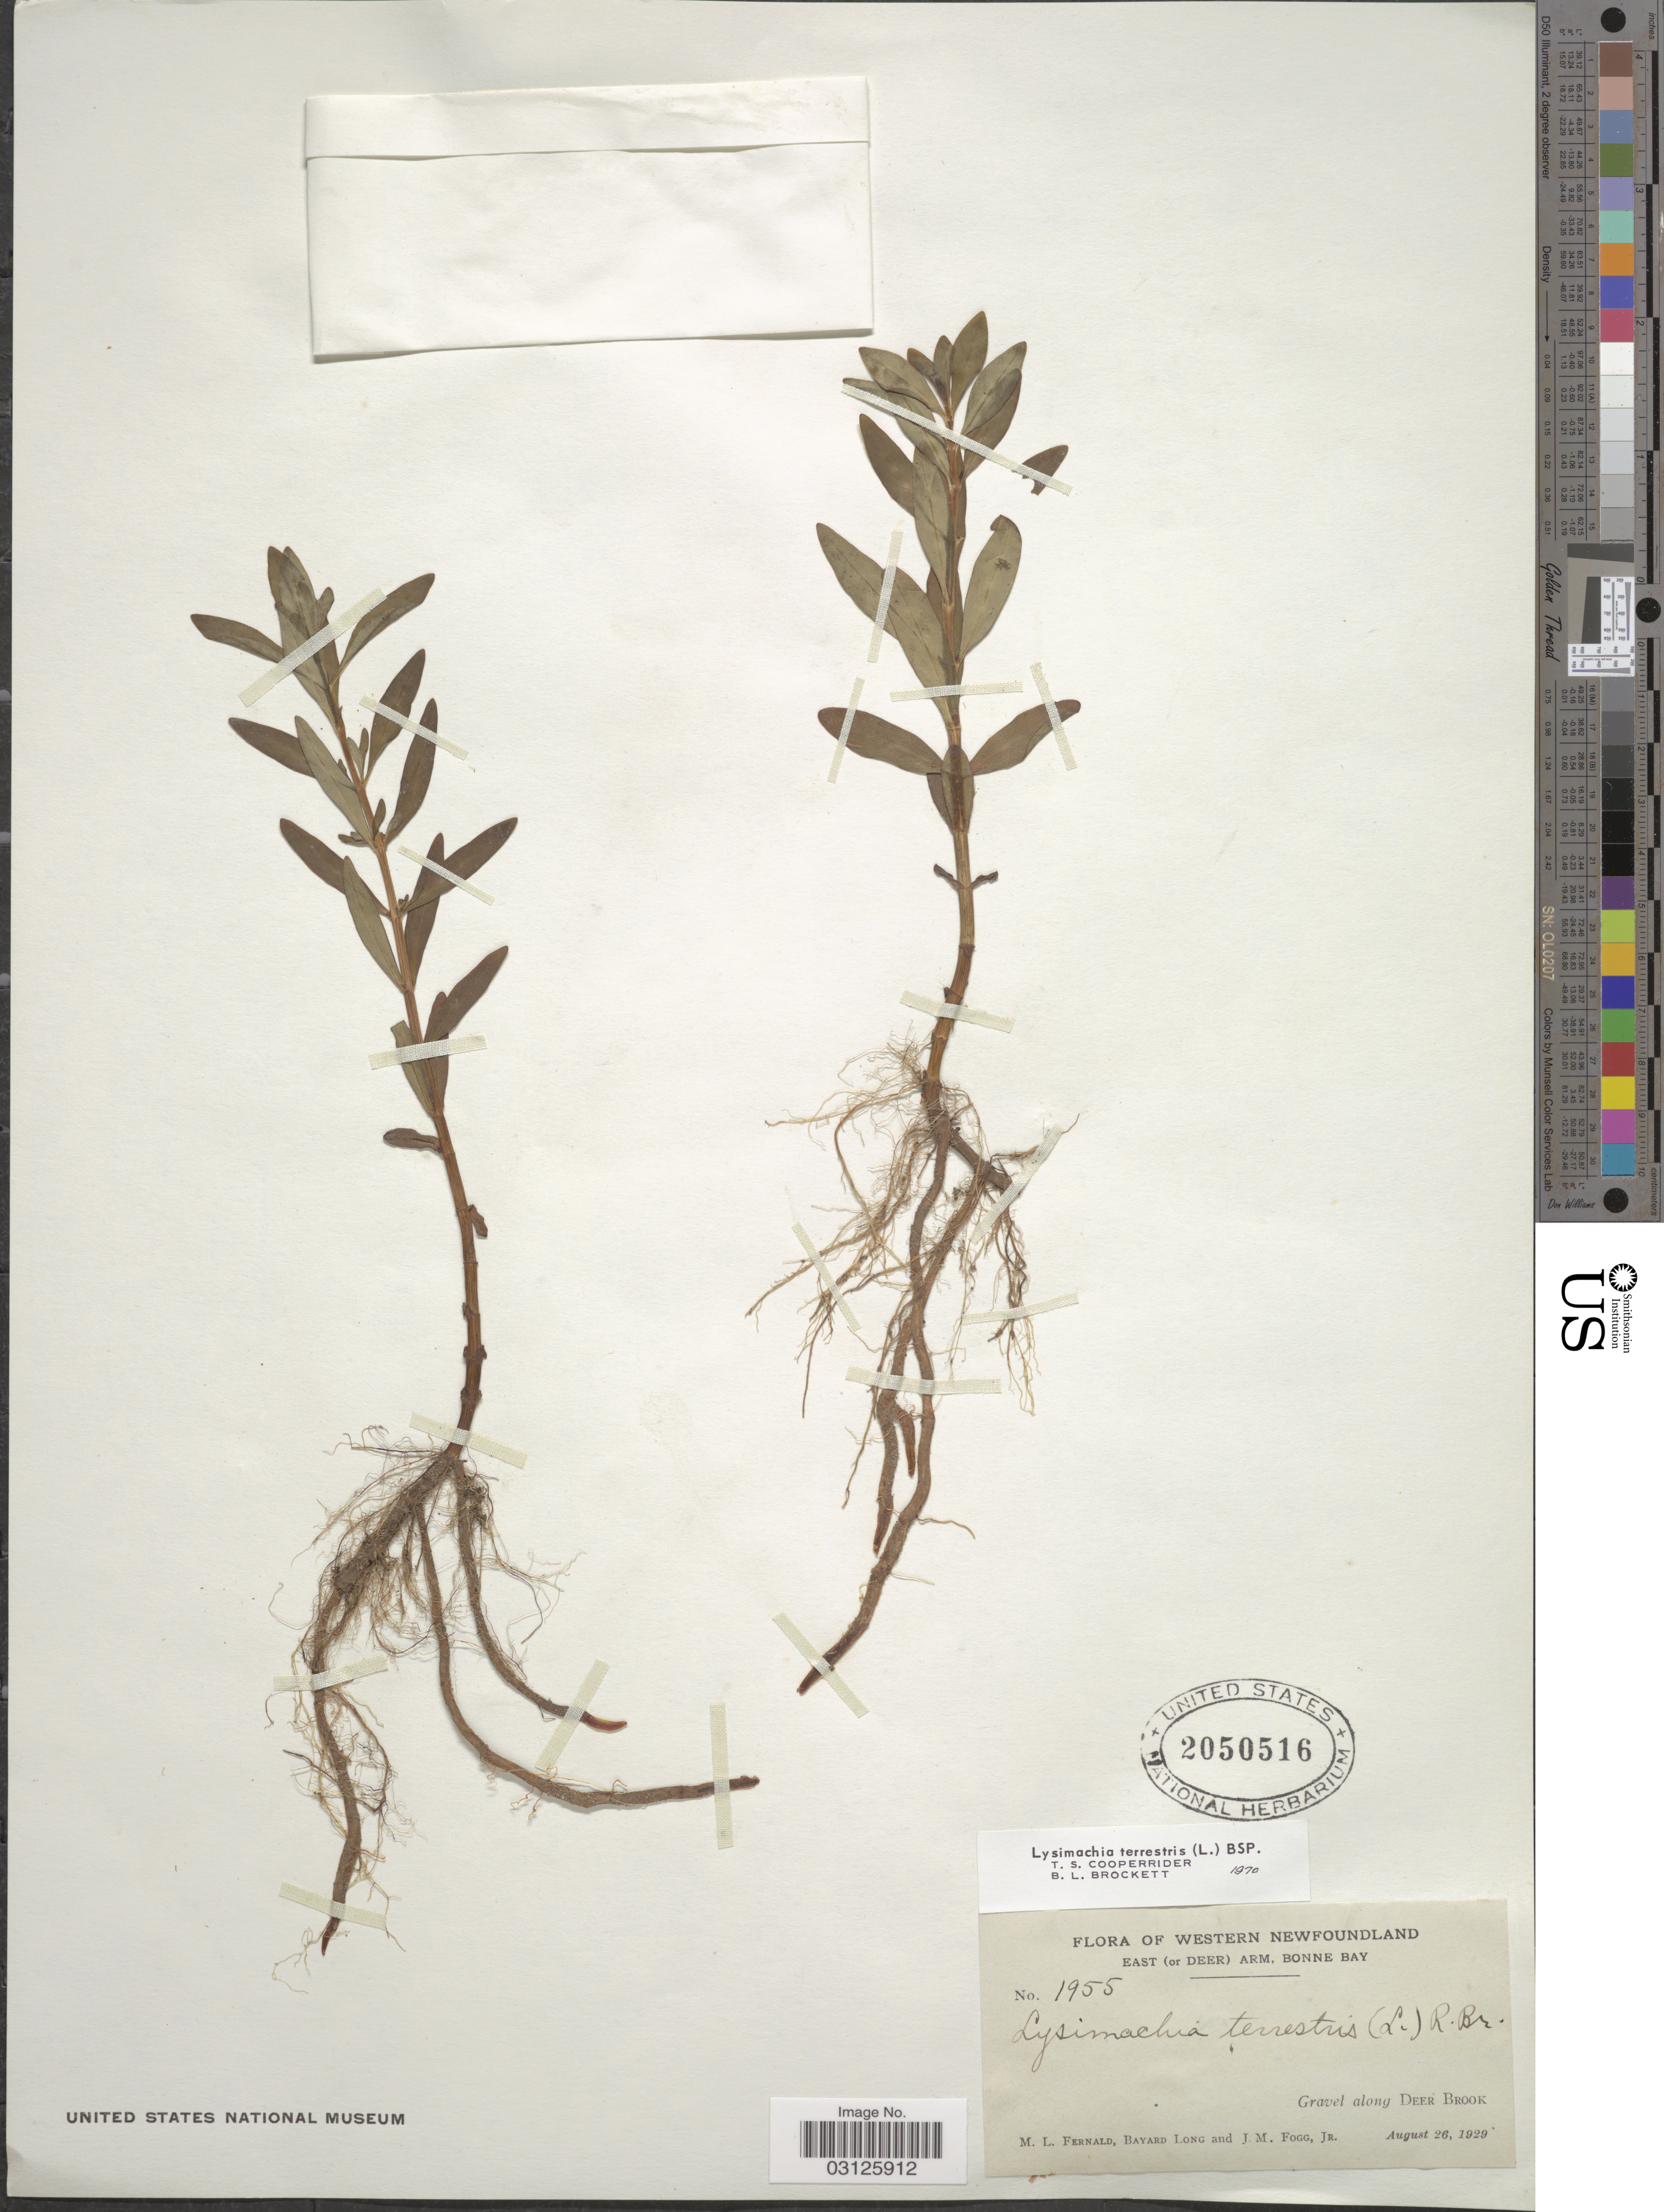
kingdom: Plantae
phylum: Tracheophyta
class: Magnoliopsida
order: Ericales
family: Primulaceae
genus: Lysimachia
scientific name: Lysimachia terrestris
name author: (L.) Britton, Stearns & Poggenb.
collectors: M. L. Fernald, B. Long & J. Fogg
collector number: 1955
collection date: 1929-08-26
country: Canada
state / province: Newfoundland and Labrador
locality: Western Newfoundland. East (or Deer) Arm, Bonne Bay. Gravel along Deer Brook.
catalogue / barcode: US 2050516